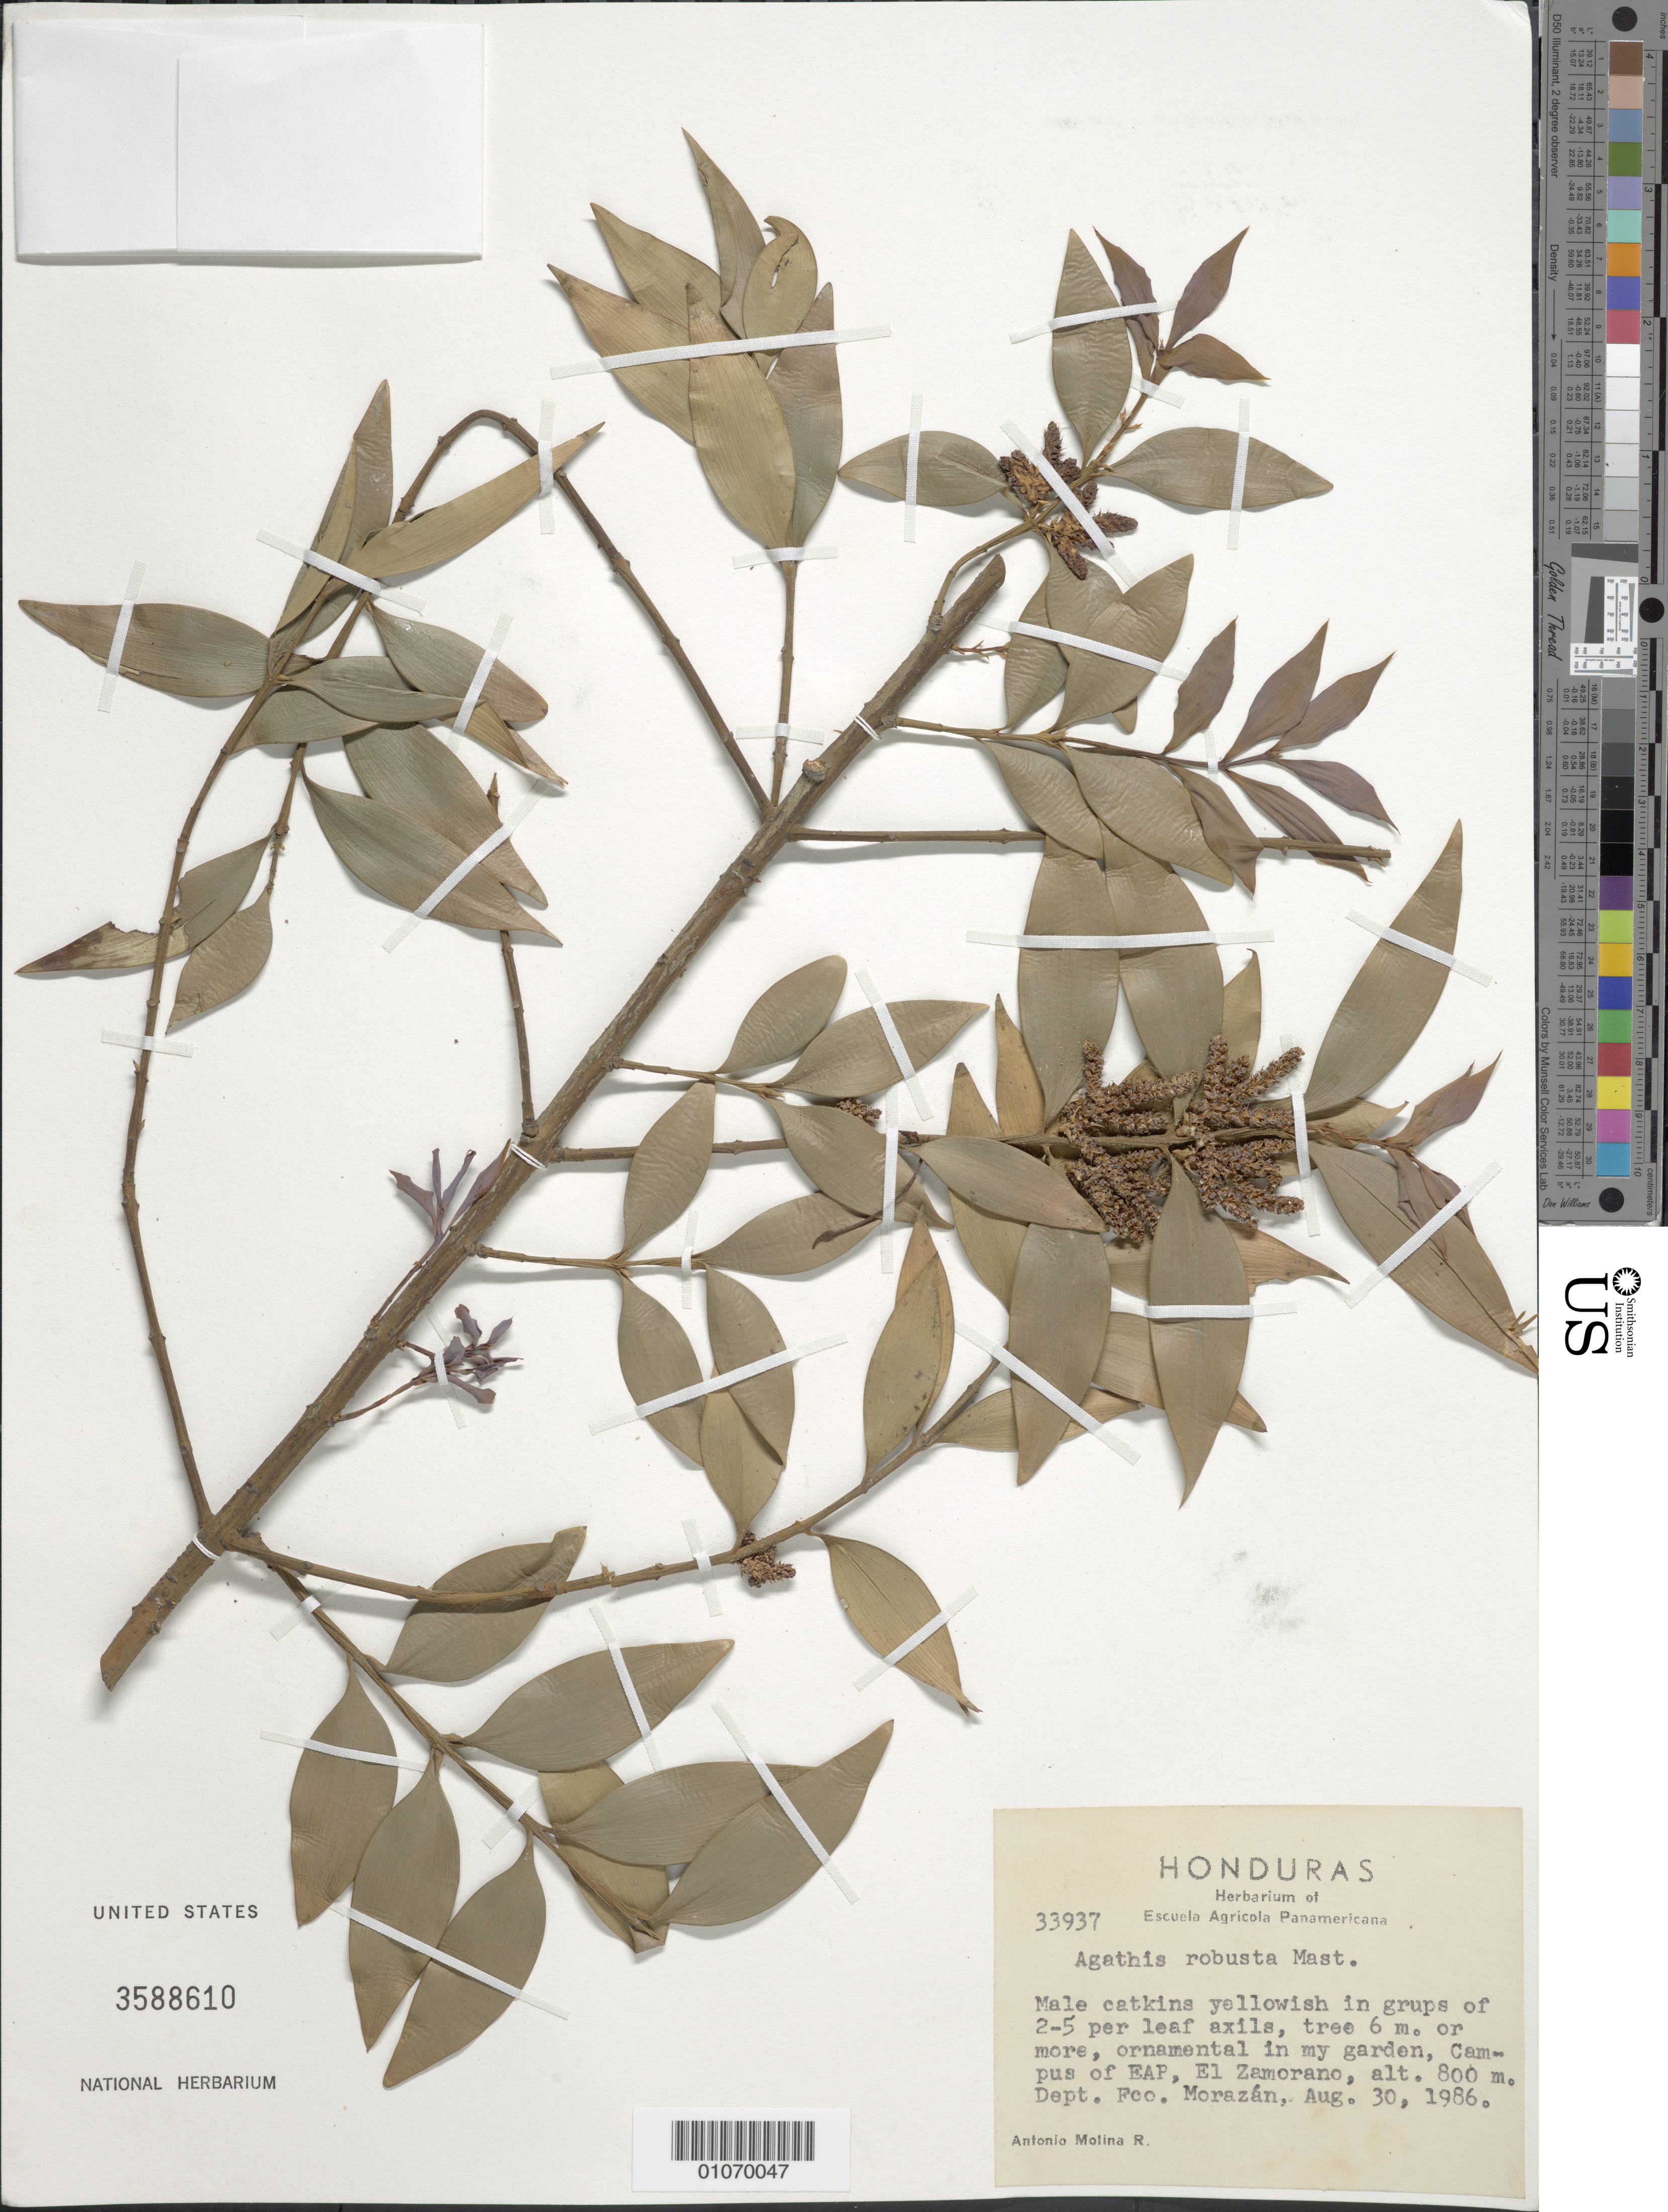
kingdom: Plantae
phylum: Tracheophyta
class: Pinopsida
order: Pinales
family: Araucariaceae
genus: Agathis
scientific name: Agathis robusta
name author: (C. Moore ex F. Muell.) F.M. Bailey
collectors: A. Molina R.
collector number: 33937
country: Honduras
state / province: Fco. Morazán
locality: El Zamorano, ornamental in garden, campus of Escuela Agricola Panamericana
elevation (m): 800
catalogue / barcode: US 3588610